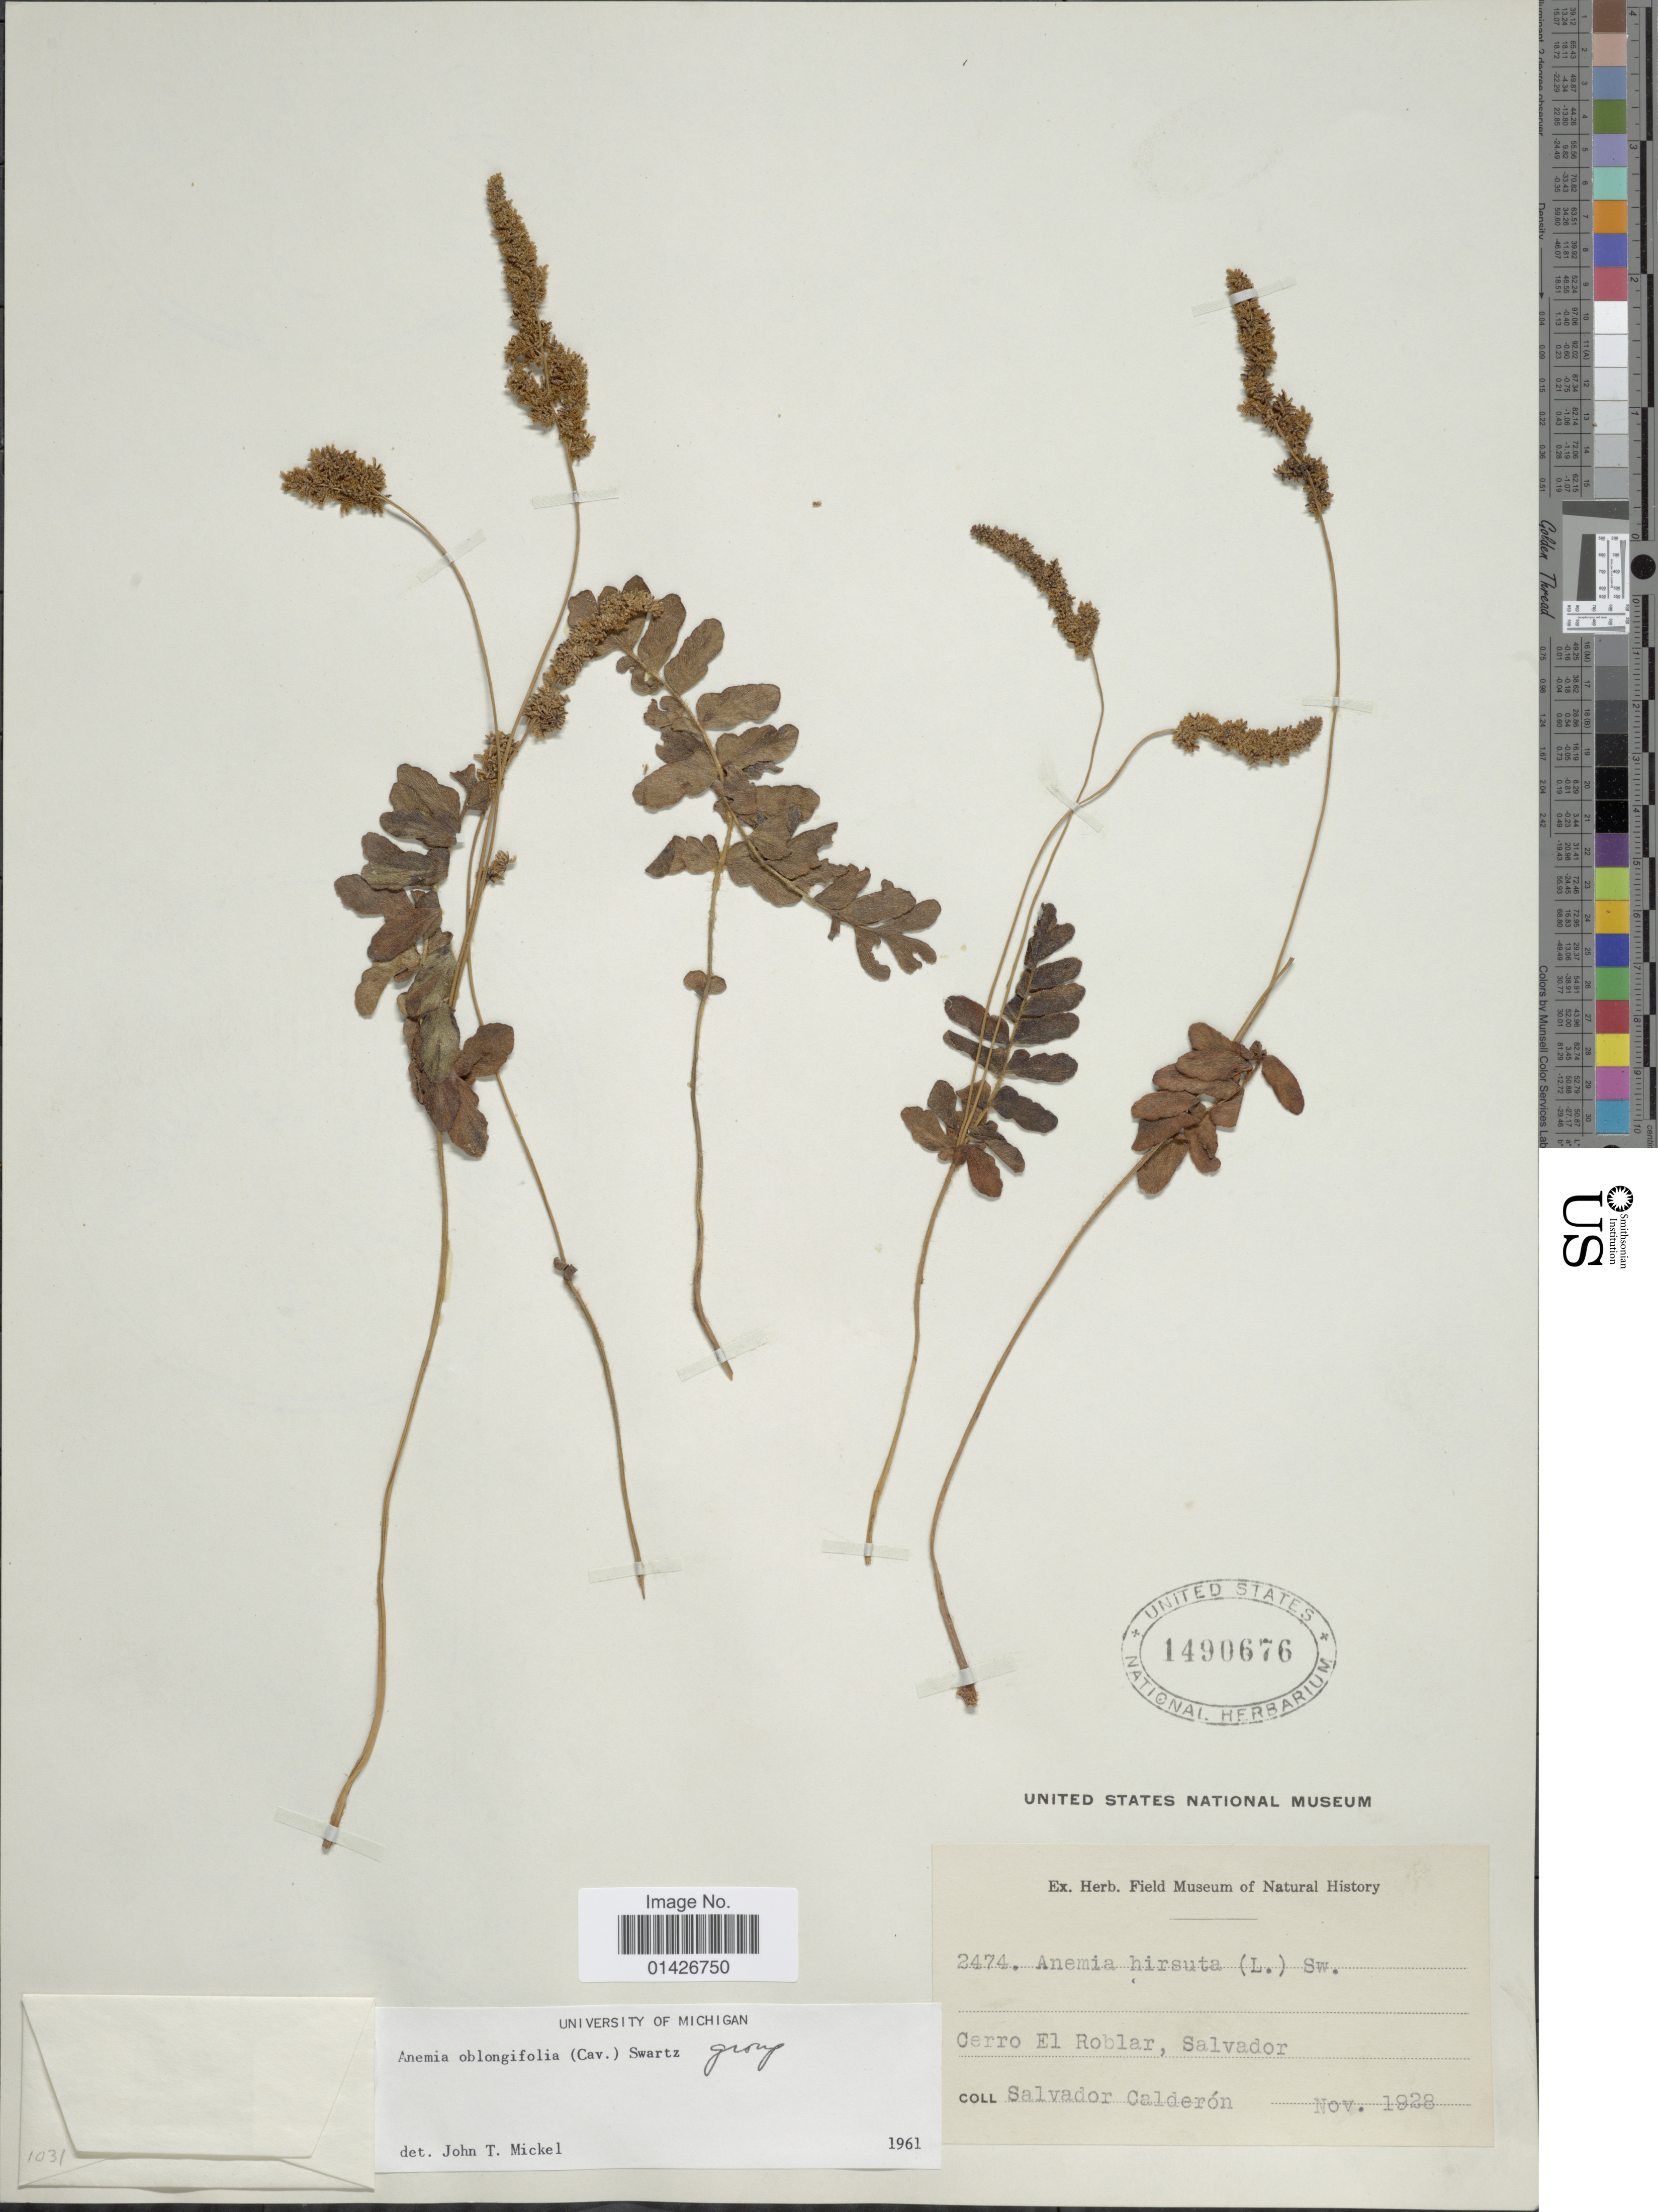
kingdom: Plantae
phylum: Tracheophyta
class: Polypodiopsida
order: Schizaeales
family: Anemiaceae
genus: Anemia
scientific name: Anemia pastinacaria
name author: Moritz ex Prantl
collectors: S. Calderón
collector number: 2474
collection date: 1928-11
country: El Salvador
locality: Cerro El Roblar,Salvador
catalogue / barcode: US 1490676